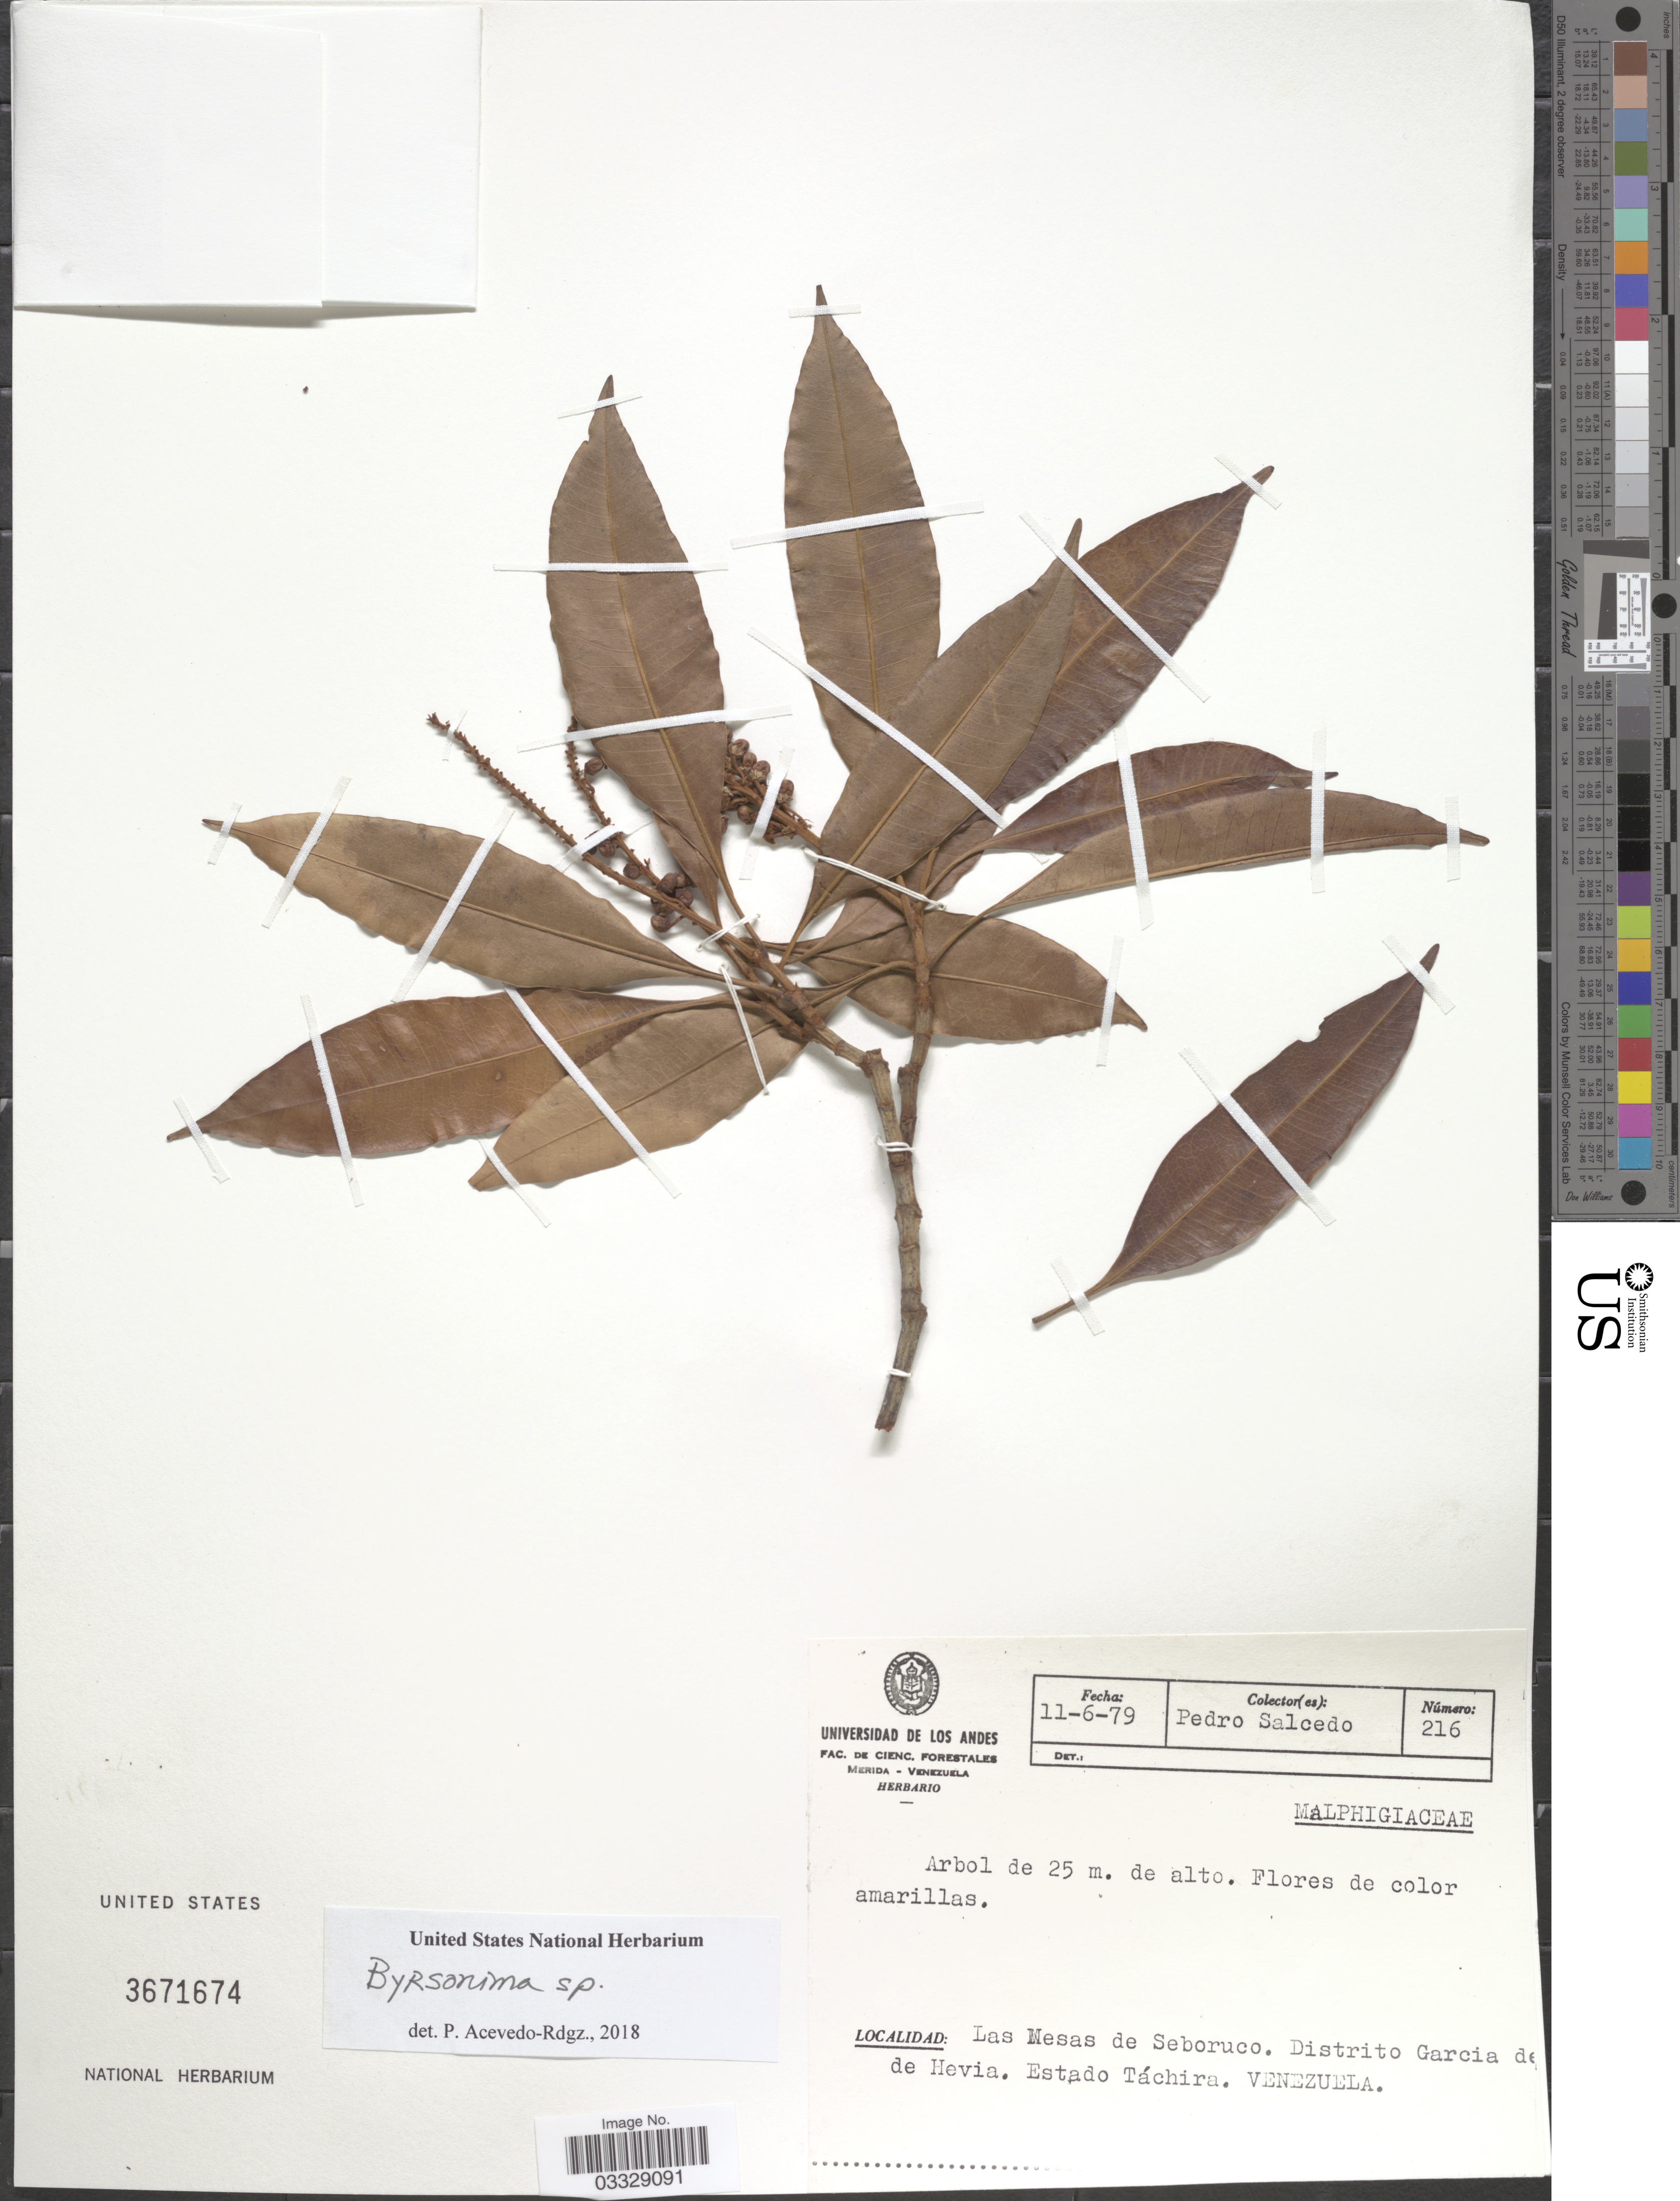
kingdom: Plantae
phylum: Tracheophyta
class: Magnoliopsida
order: Malpighiales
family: Malpighiaceae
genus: Byrsonima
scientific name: Byrsonima sp.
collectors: P. Salcedo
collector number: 216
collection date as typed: Transcribed d/m/y: 11/6/79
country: Venezuela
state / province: Tachira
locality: Las Mesas de Seboruco. Distrito Garcia de Hevia.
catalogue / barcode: US 3671674